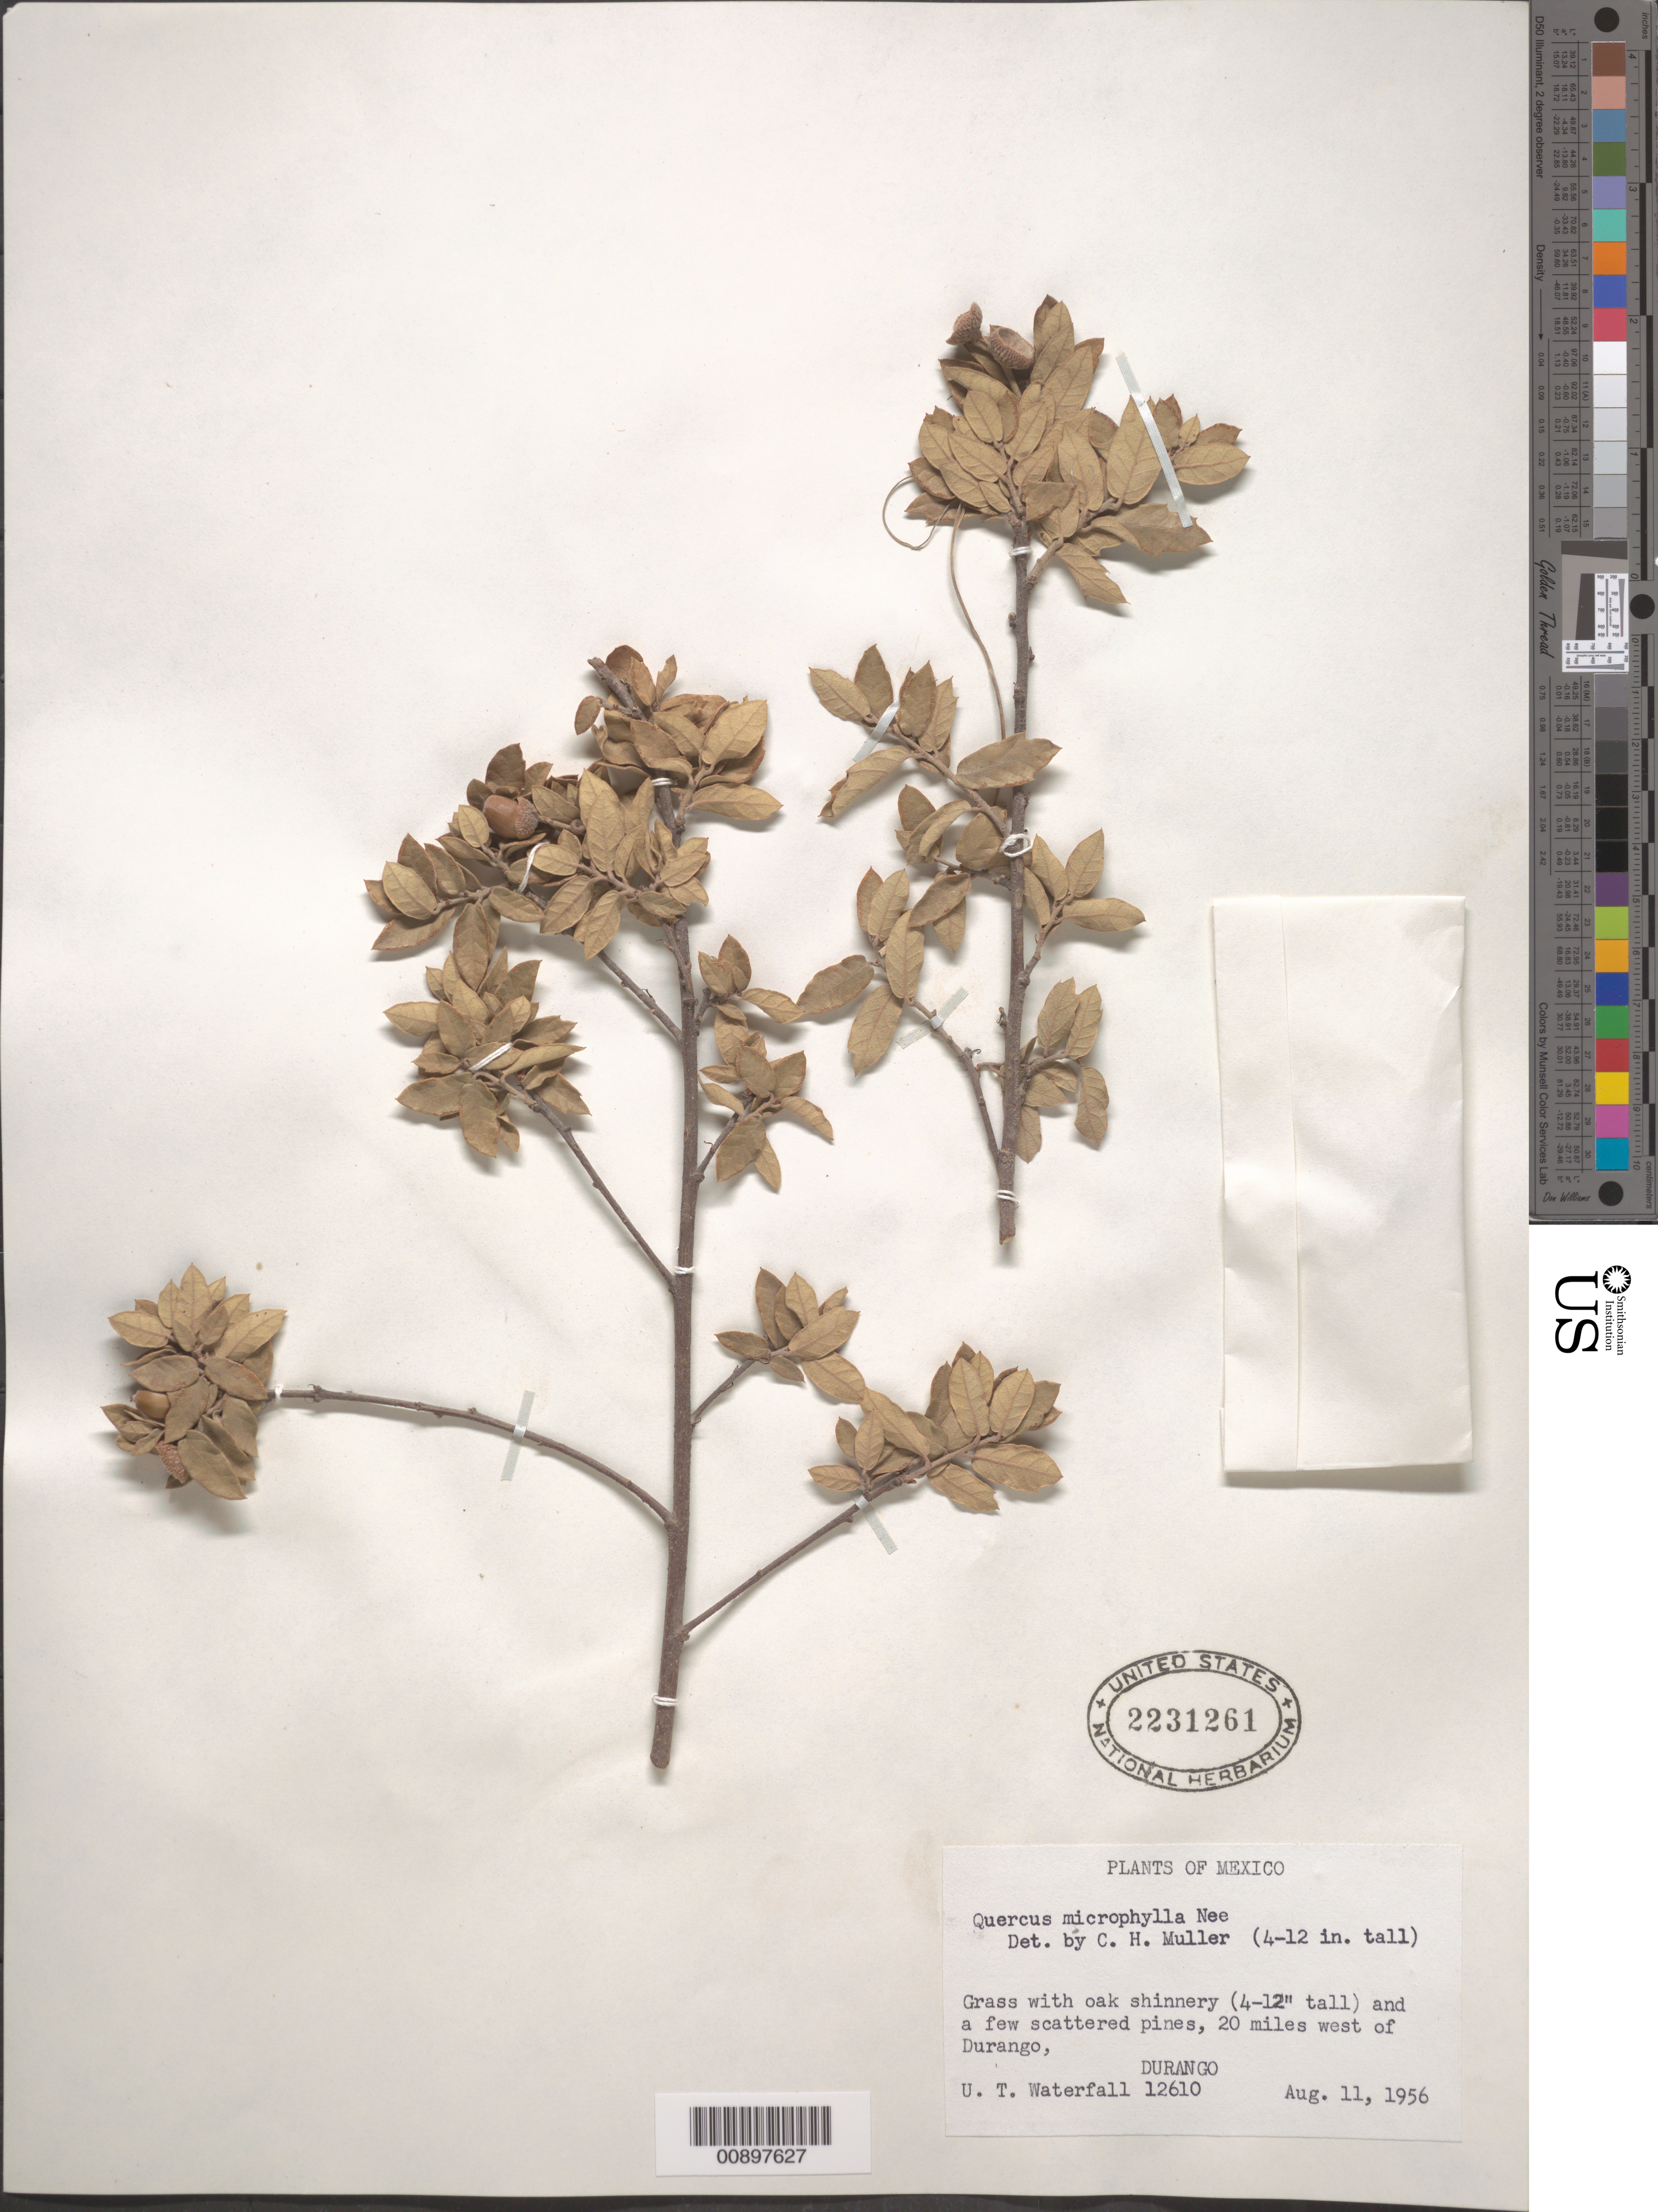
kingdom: Plantae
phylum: Tracheophyta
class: Magnoliopsida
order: Fagales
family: Fagaceae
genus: Quercus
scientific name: Quercus microphylla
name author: Née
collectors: U. T. Waterfall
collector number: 12610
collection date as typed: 11 Aug 1956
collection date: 1956-08-11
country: Mexico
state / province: Durango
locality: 20 miles west of Durango, Durango.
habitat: Grass with oak shinnery (4-12" tall) and a few scattered pines.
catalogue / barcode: US 2231261